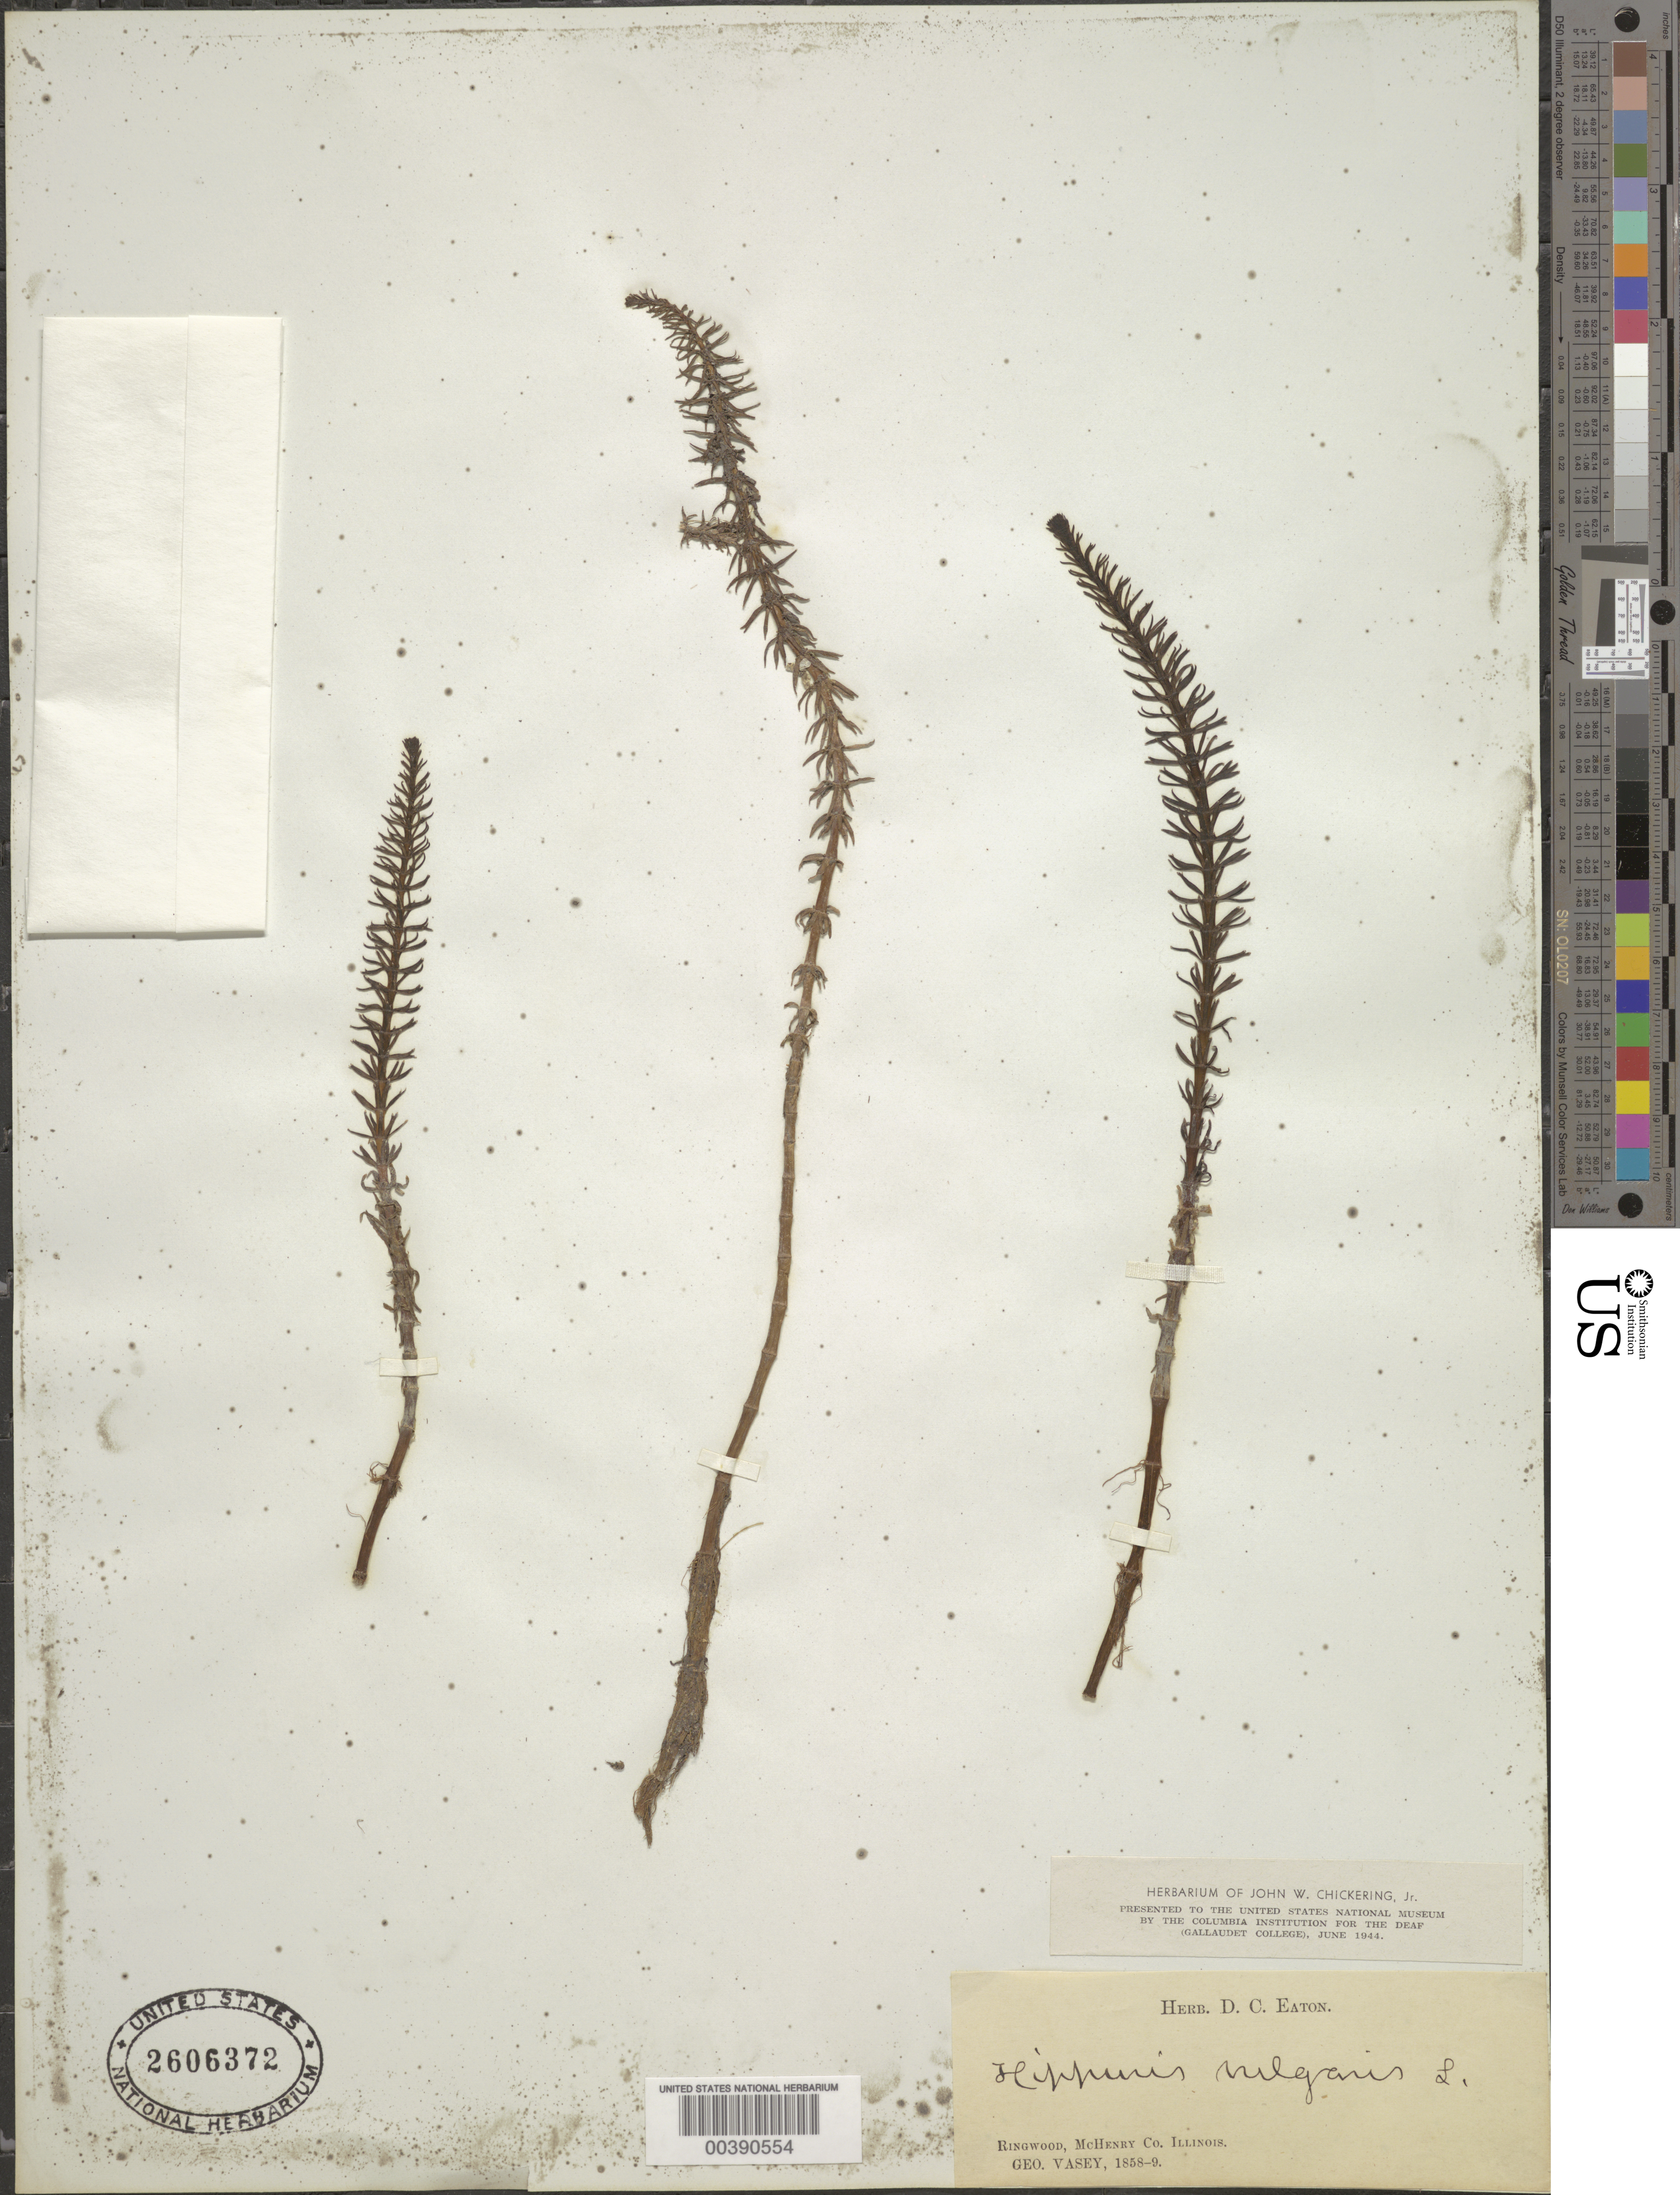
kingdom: Plantae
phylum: Tracheophyta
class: Magnoliopsida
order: Lamiales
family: Plantaginaceae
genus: Hippuris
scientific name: Hippuris vulgaris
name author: L.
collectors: G. Vasey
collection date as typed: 1858 to -- -- 1859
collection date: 1858/1859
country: United States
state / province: Illinois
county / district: Mchenry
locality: Ringwood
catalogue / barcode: US 2606372